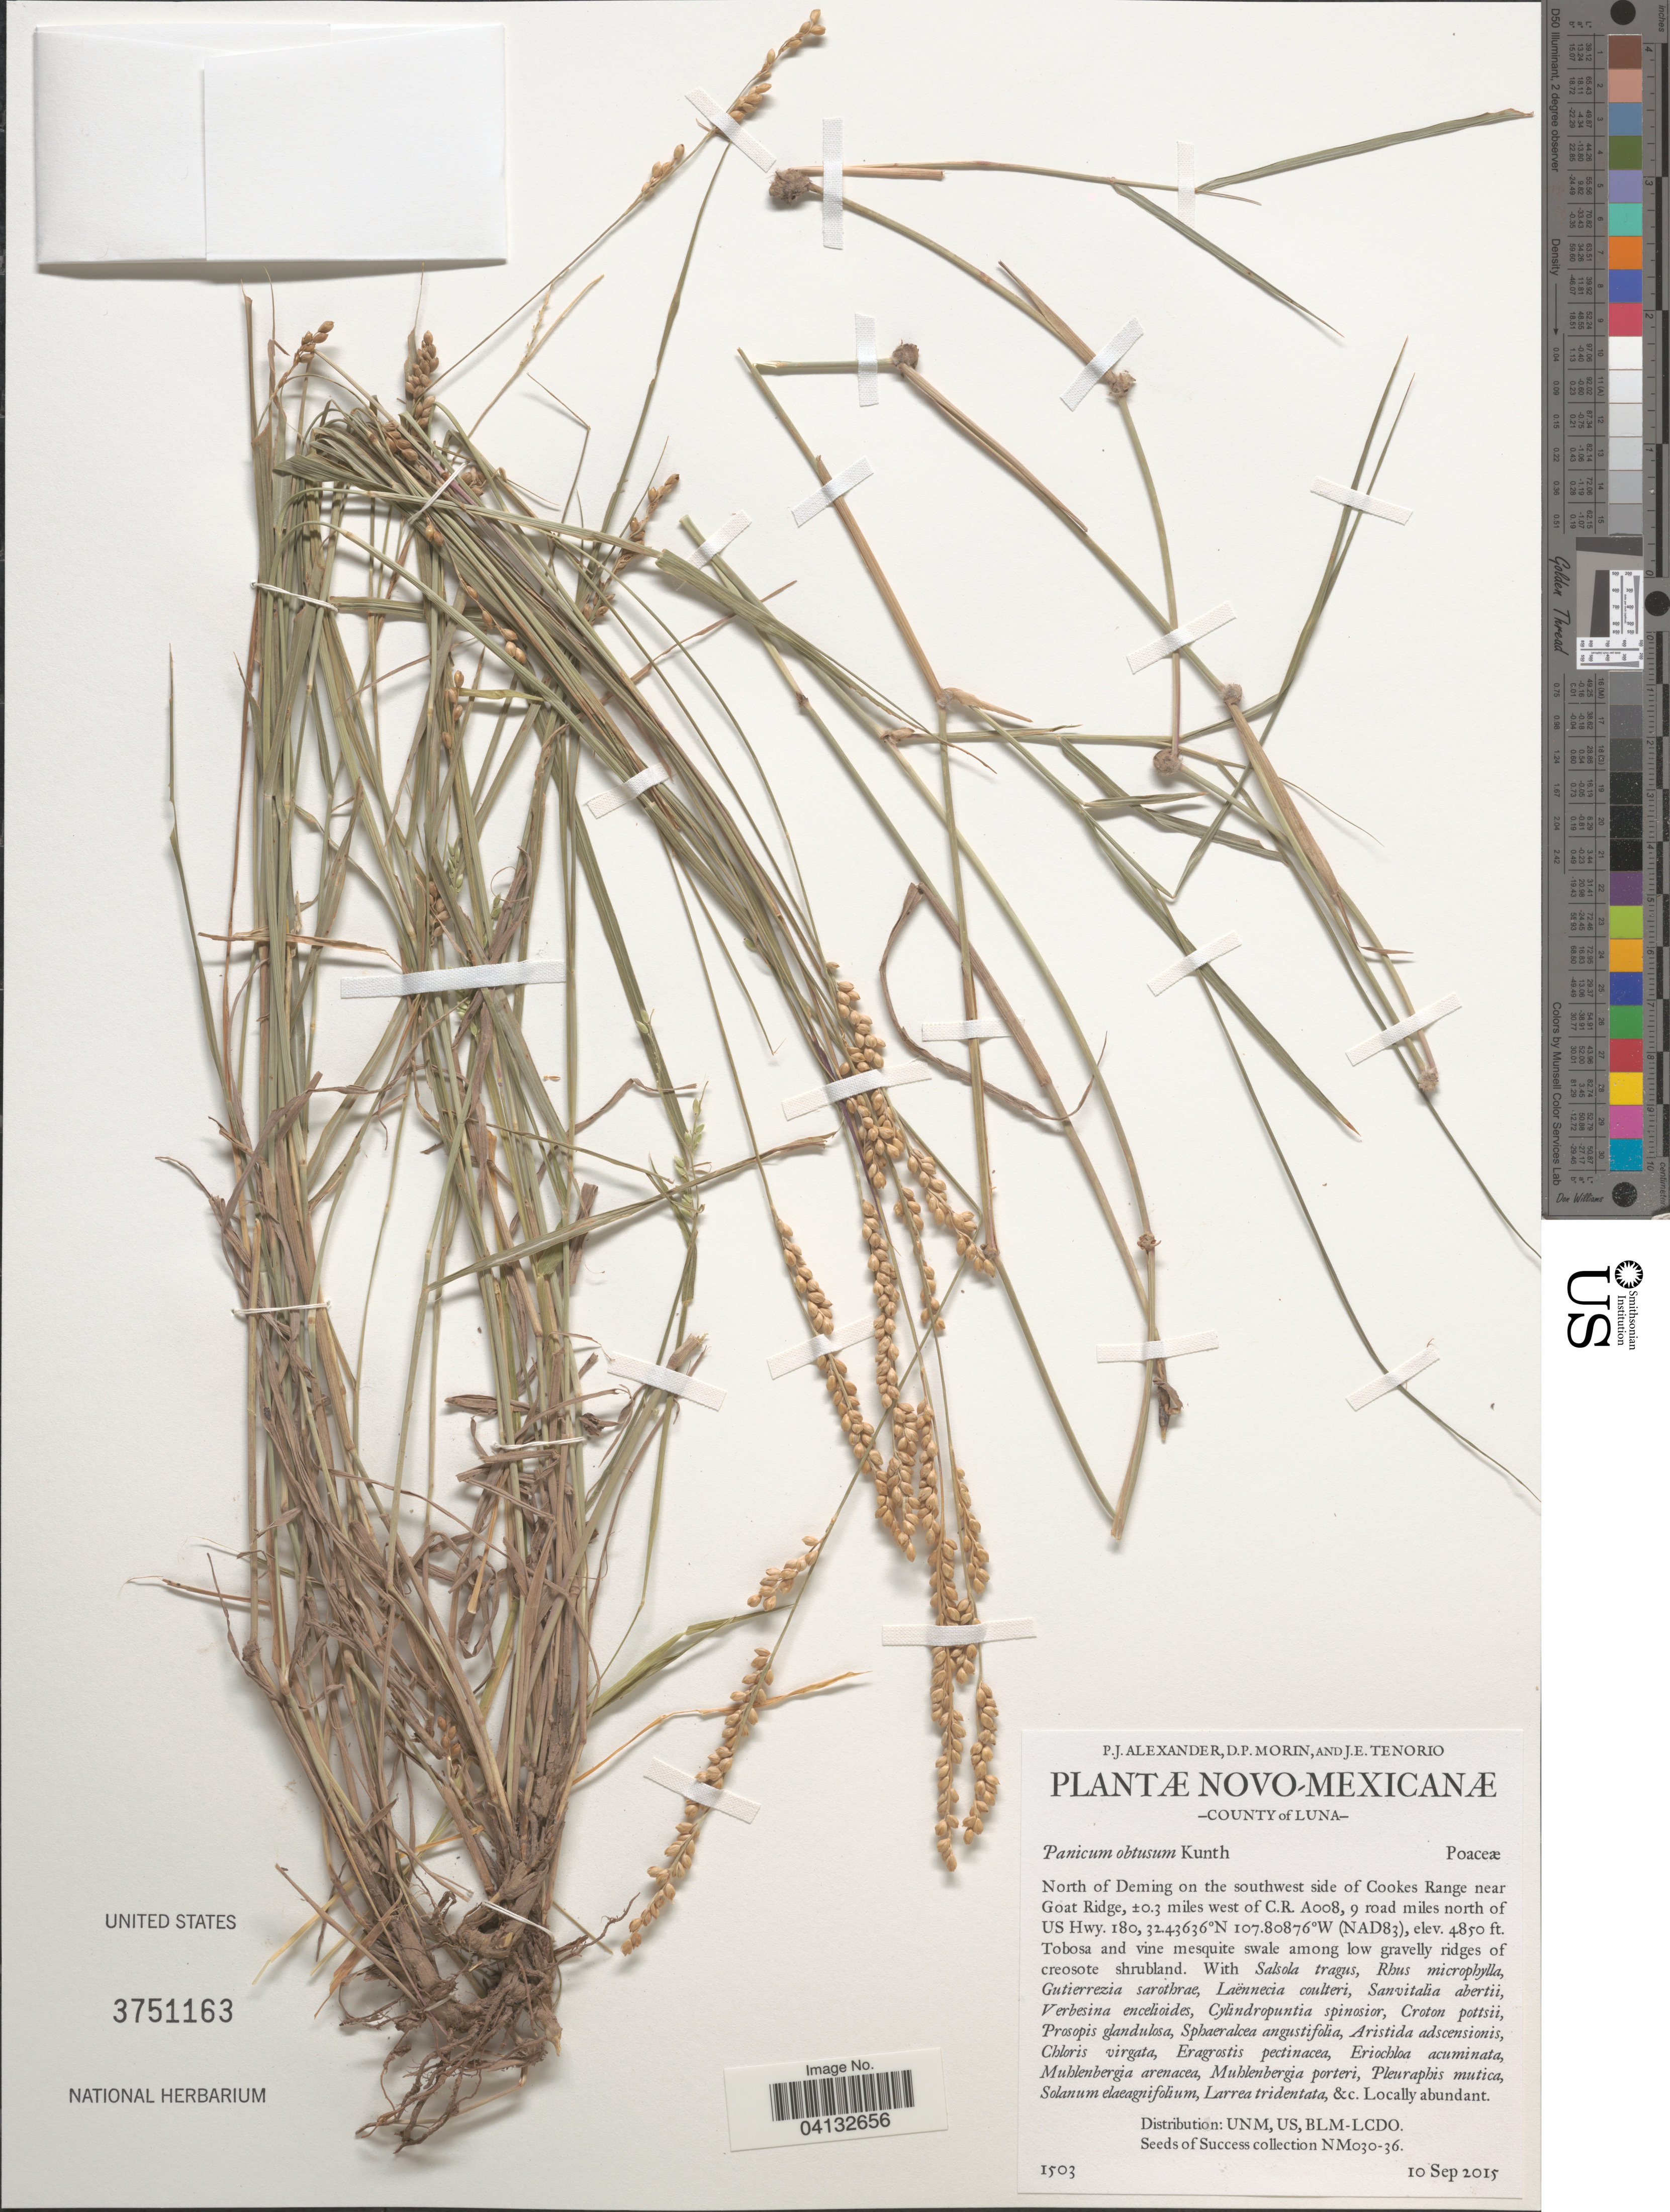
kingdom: Plantae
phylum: Tracheophyta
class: Liliopsida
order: Poales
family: Poaceae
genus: Panicum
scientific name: Panicum obtusum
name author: Kunth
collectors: P. Alexander, D. Morin & J. Tenorio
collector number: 1503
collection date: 2015-09-10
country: United States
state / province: New Mexico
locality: County of Luna. North of Deming on the southwest side of Cookes Range near Goat Ridge, ±0.3 miles west of C.R. A008, 9 road miles north of US Hwy. 180.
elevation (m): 1478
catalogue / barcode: US 3751163